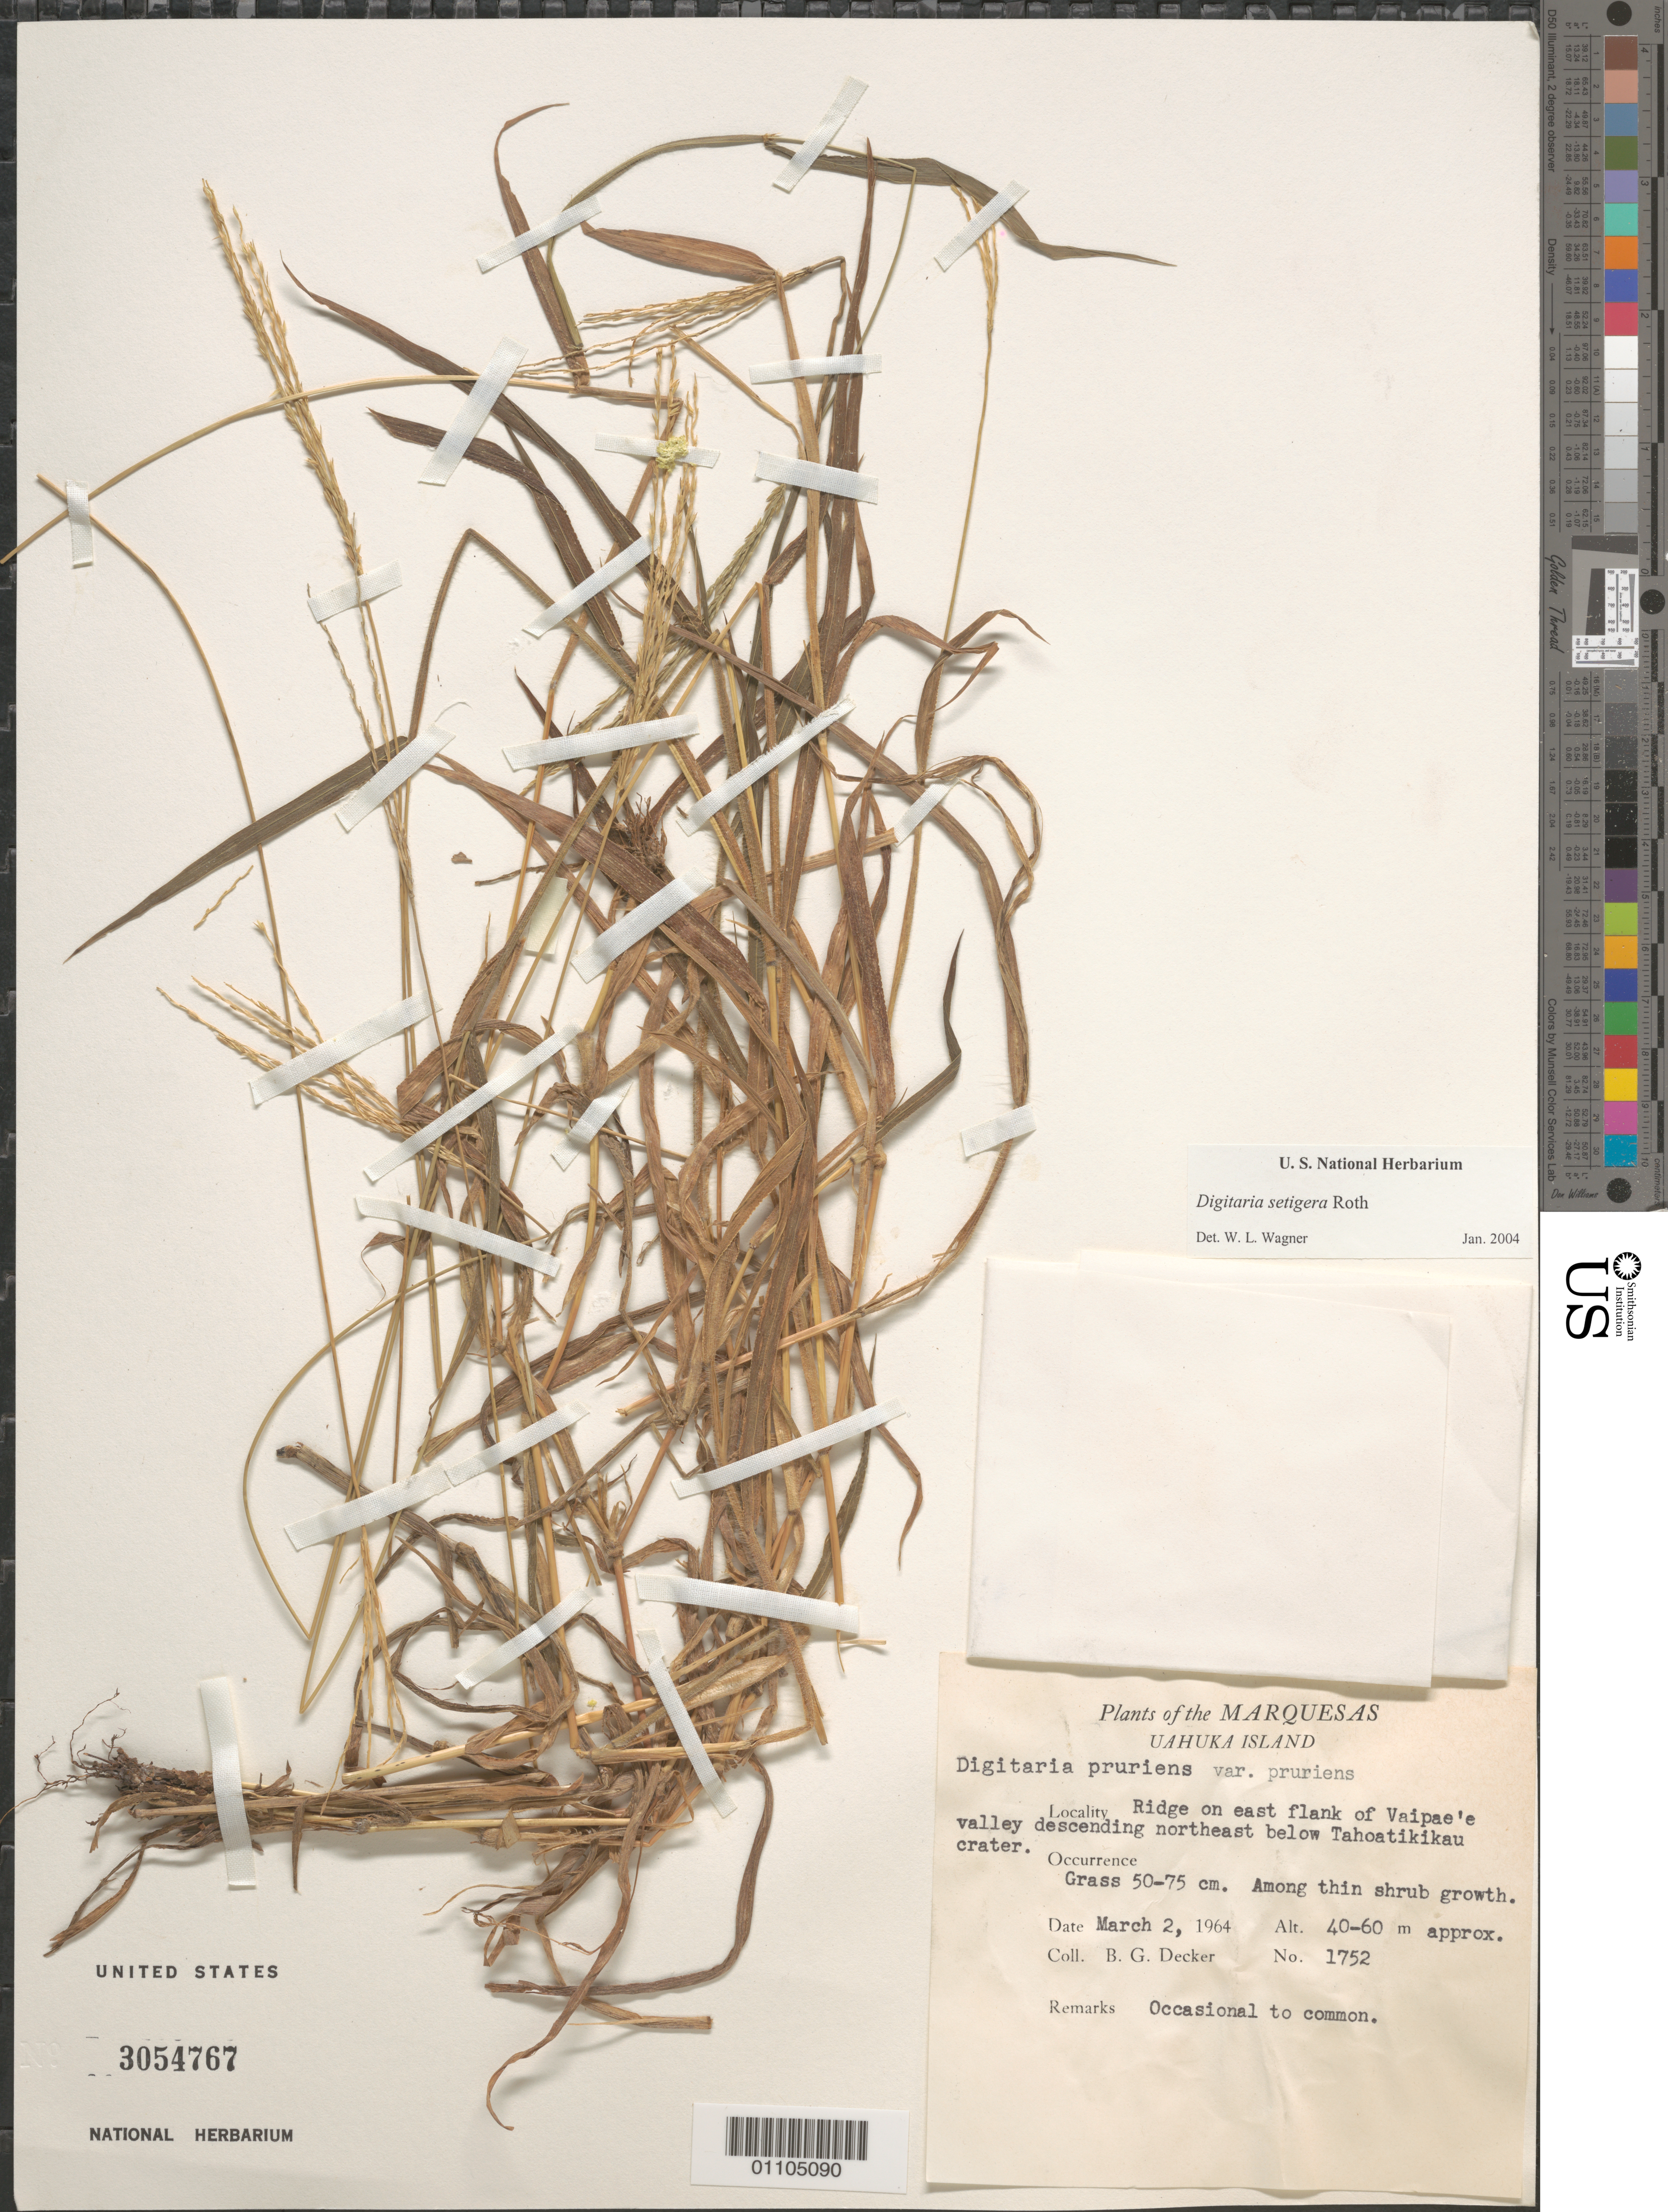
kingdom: Plantae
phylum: Tracheophyta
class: Liliopsida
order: Poales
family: Poaceae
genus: Digitaria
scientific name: Digitaria setigera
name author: Roth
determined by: Wagner, W. L., (BOT), Smithsonian Institution - National Museum of Natural History (UNITED STATES)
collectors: B. G. Decker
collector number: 1752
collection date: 1964-03-02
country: French Polynesia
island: Ua Huka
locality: Vaipae'e valley, ridge on E flank of valley descending NE below Tahoatikikau crater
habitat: Among thin shrub growth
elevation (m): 40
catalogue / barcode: US 3054767